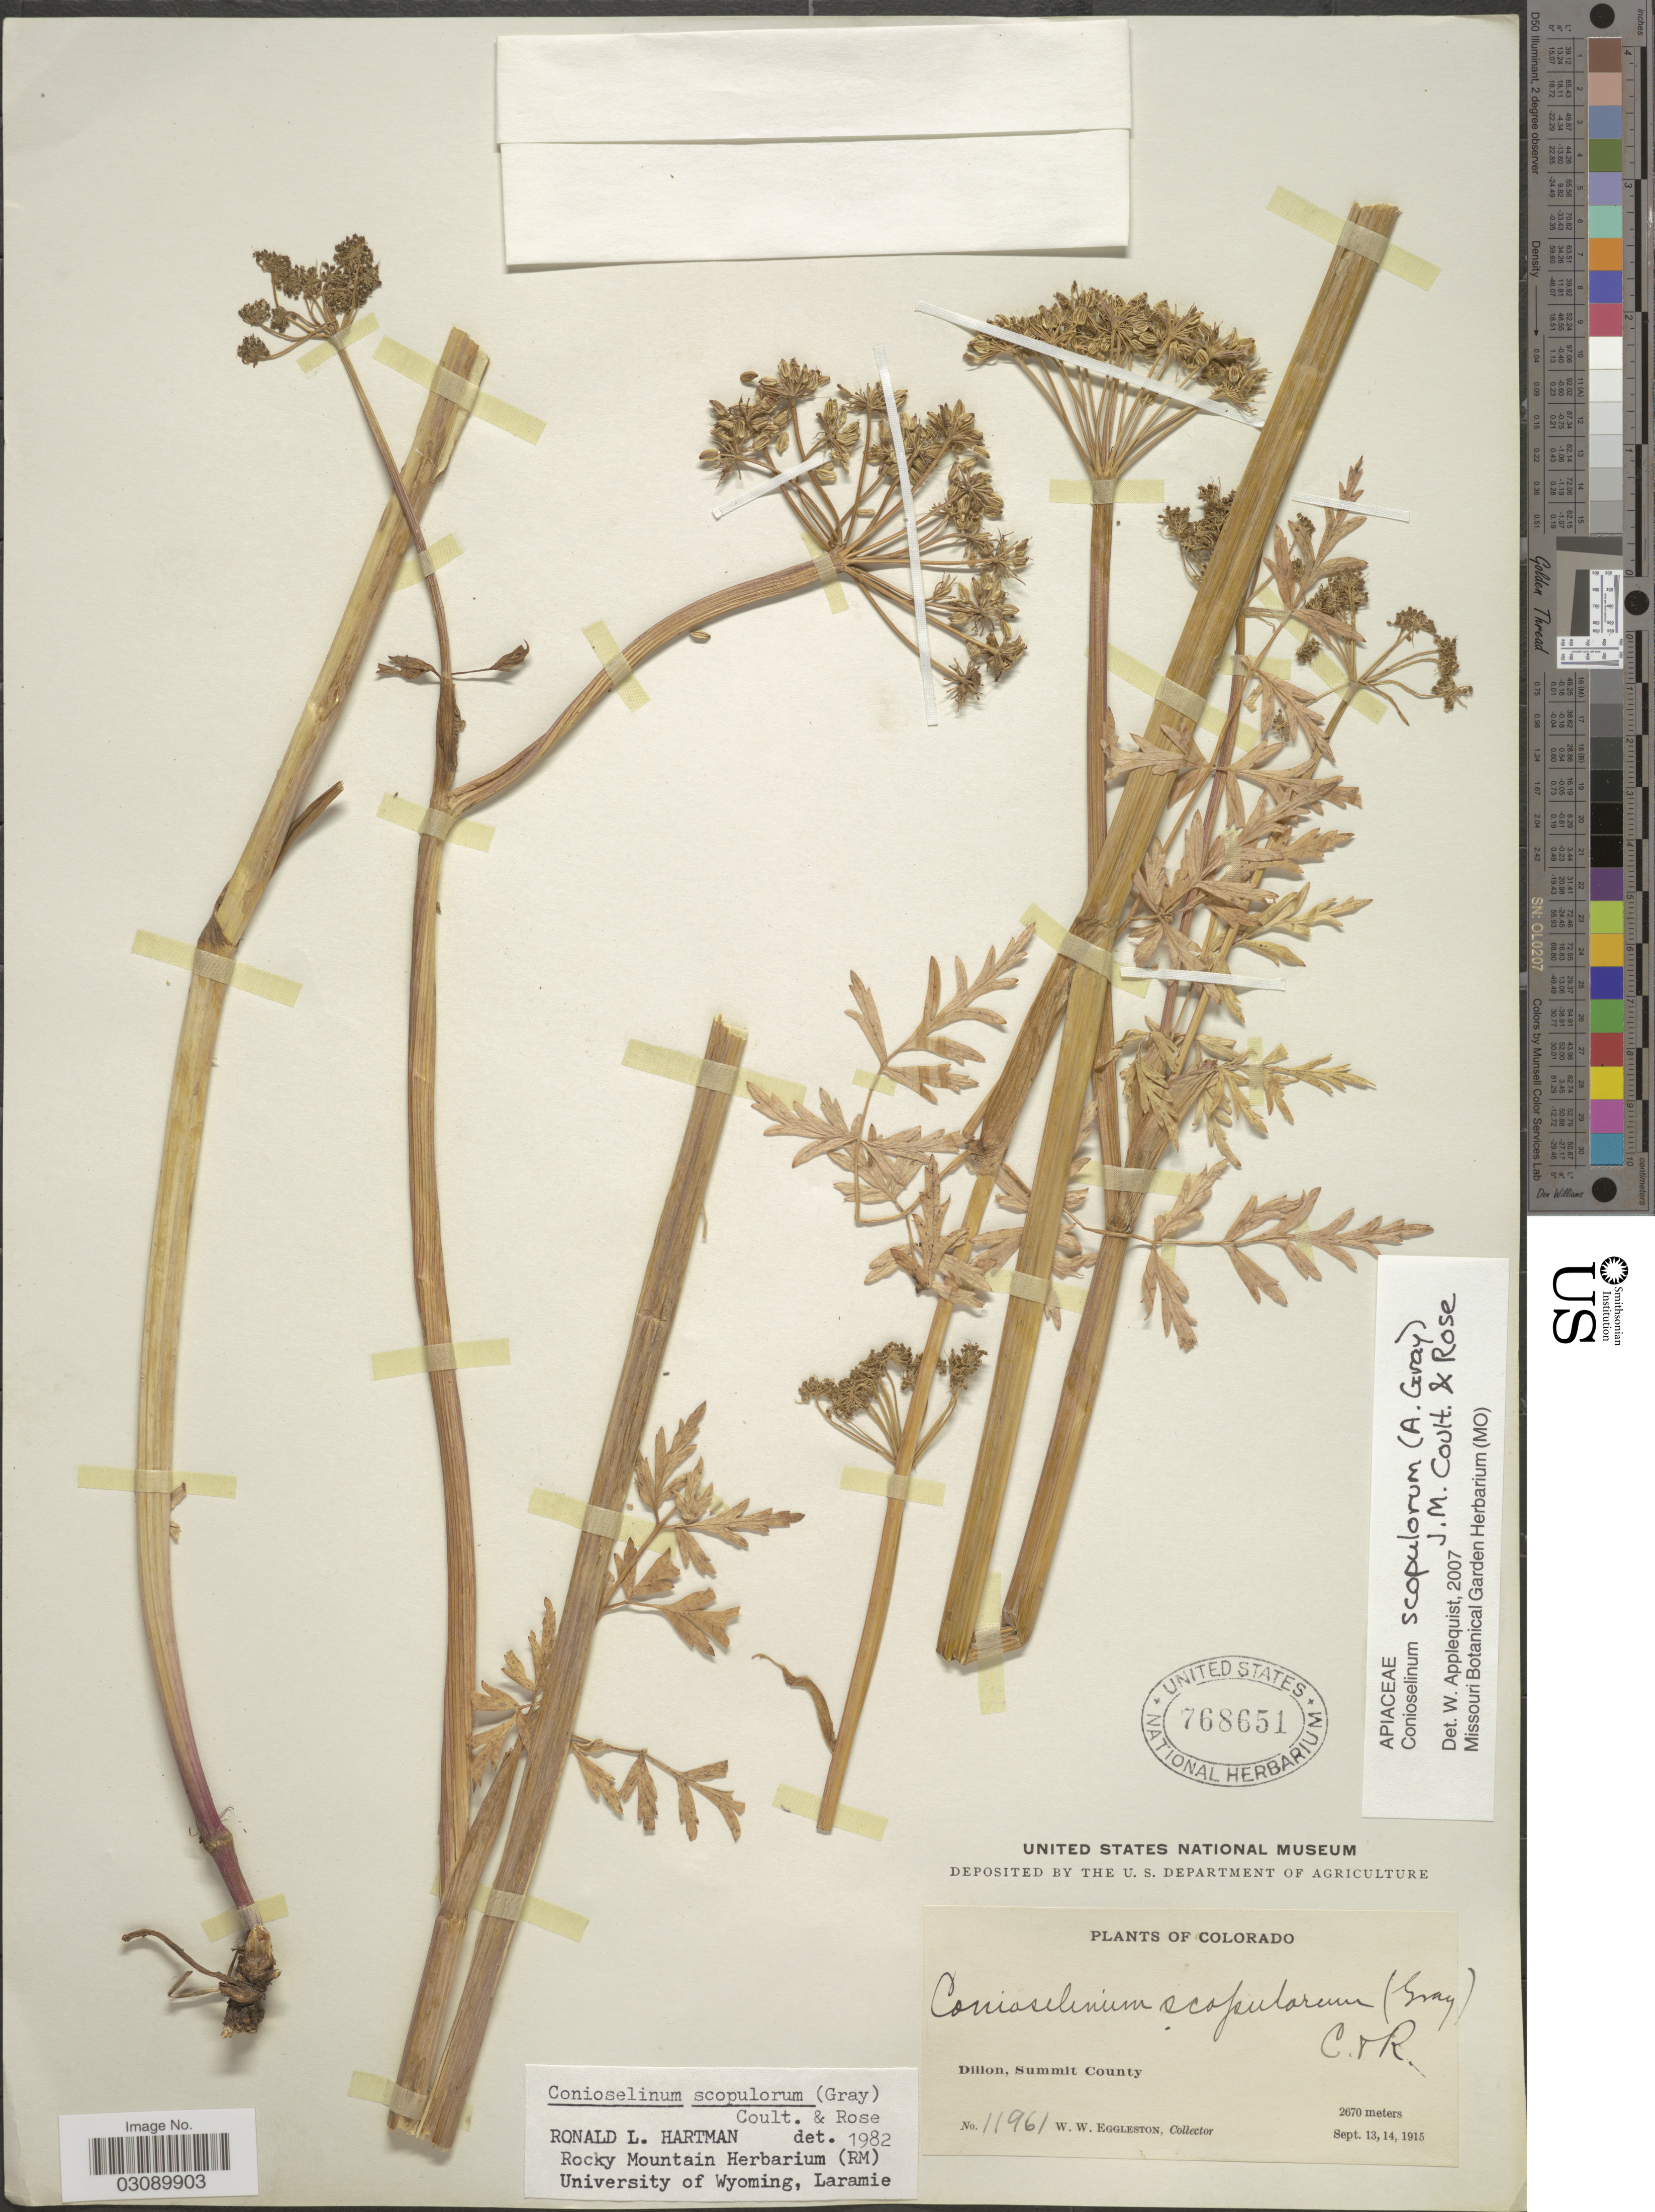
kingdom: Plantae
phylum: Tracheophyta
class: Magnoliopsida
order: Apiales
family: Apiaceae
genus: Conioselinum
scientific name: Conioselinum scopulorum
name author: (A. Gray) J.M. Coult. & Rose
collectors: W. W. Eggleston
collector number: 11961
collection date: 1915-09-13/1915-09-14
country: United States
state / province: Colorado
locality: Dillon, Summit County.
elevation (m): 2670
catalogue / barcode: US 768651